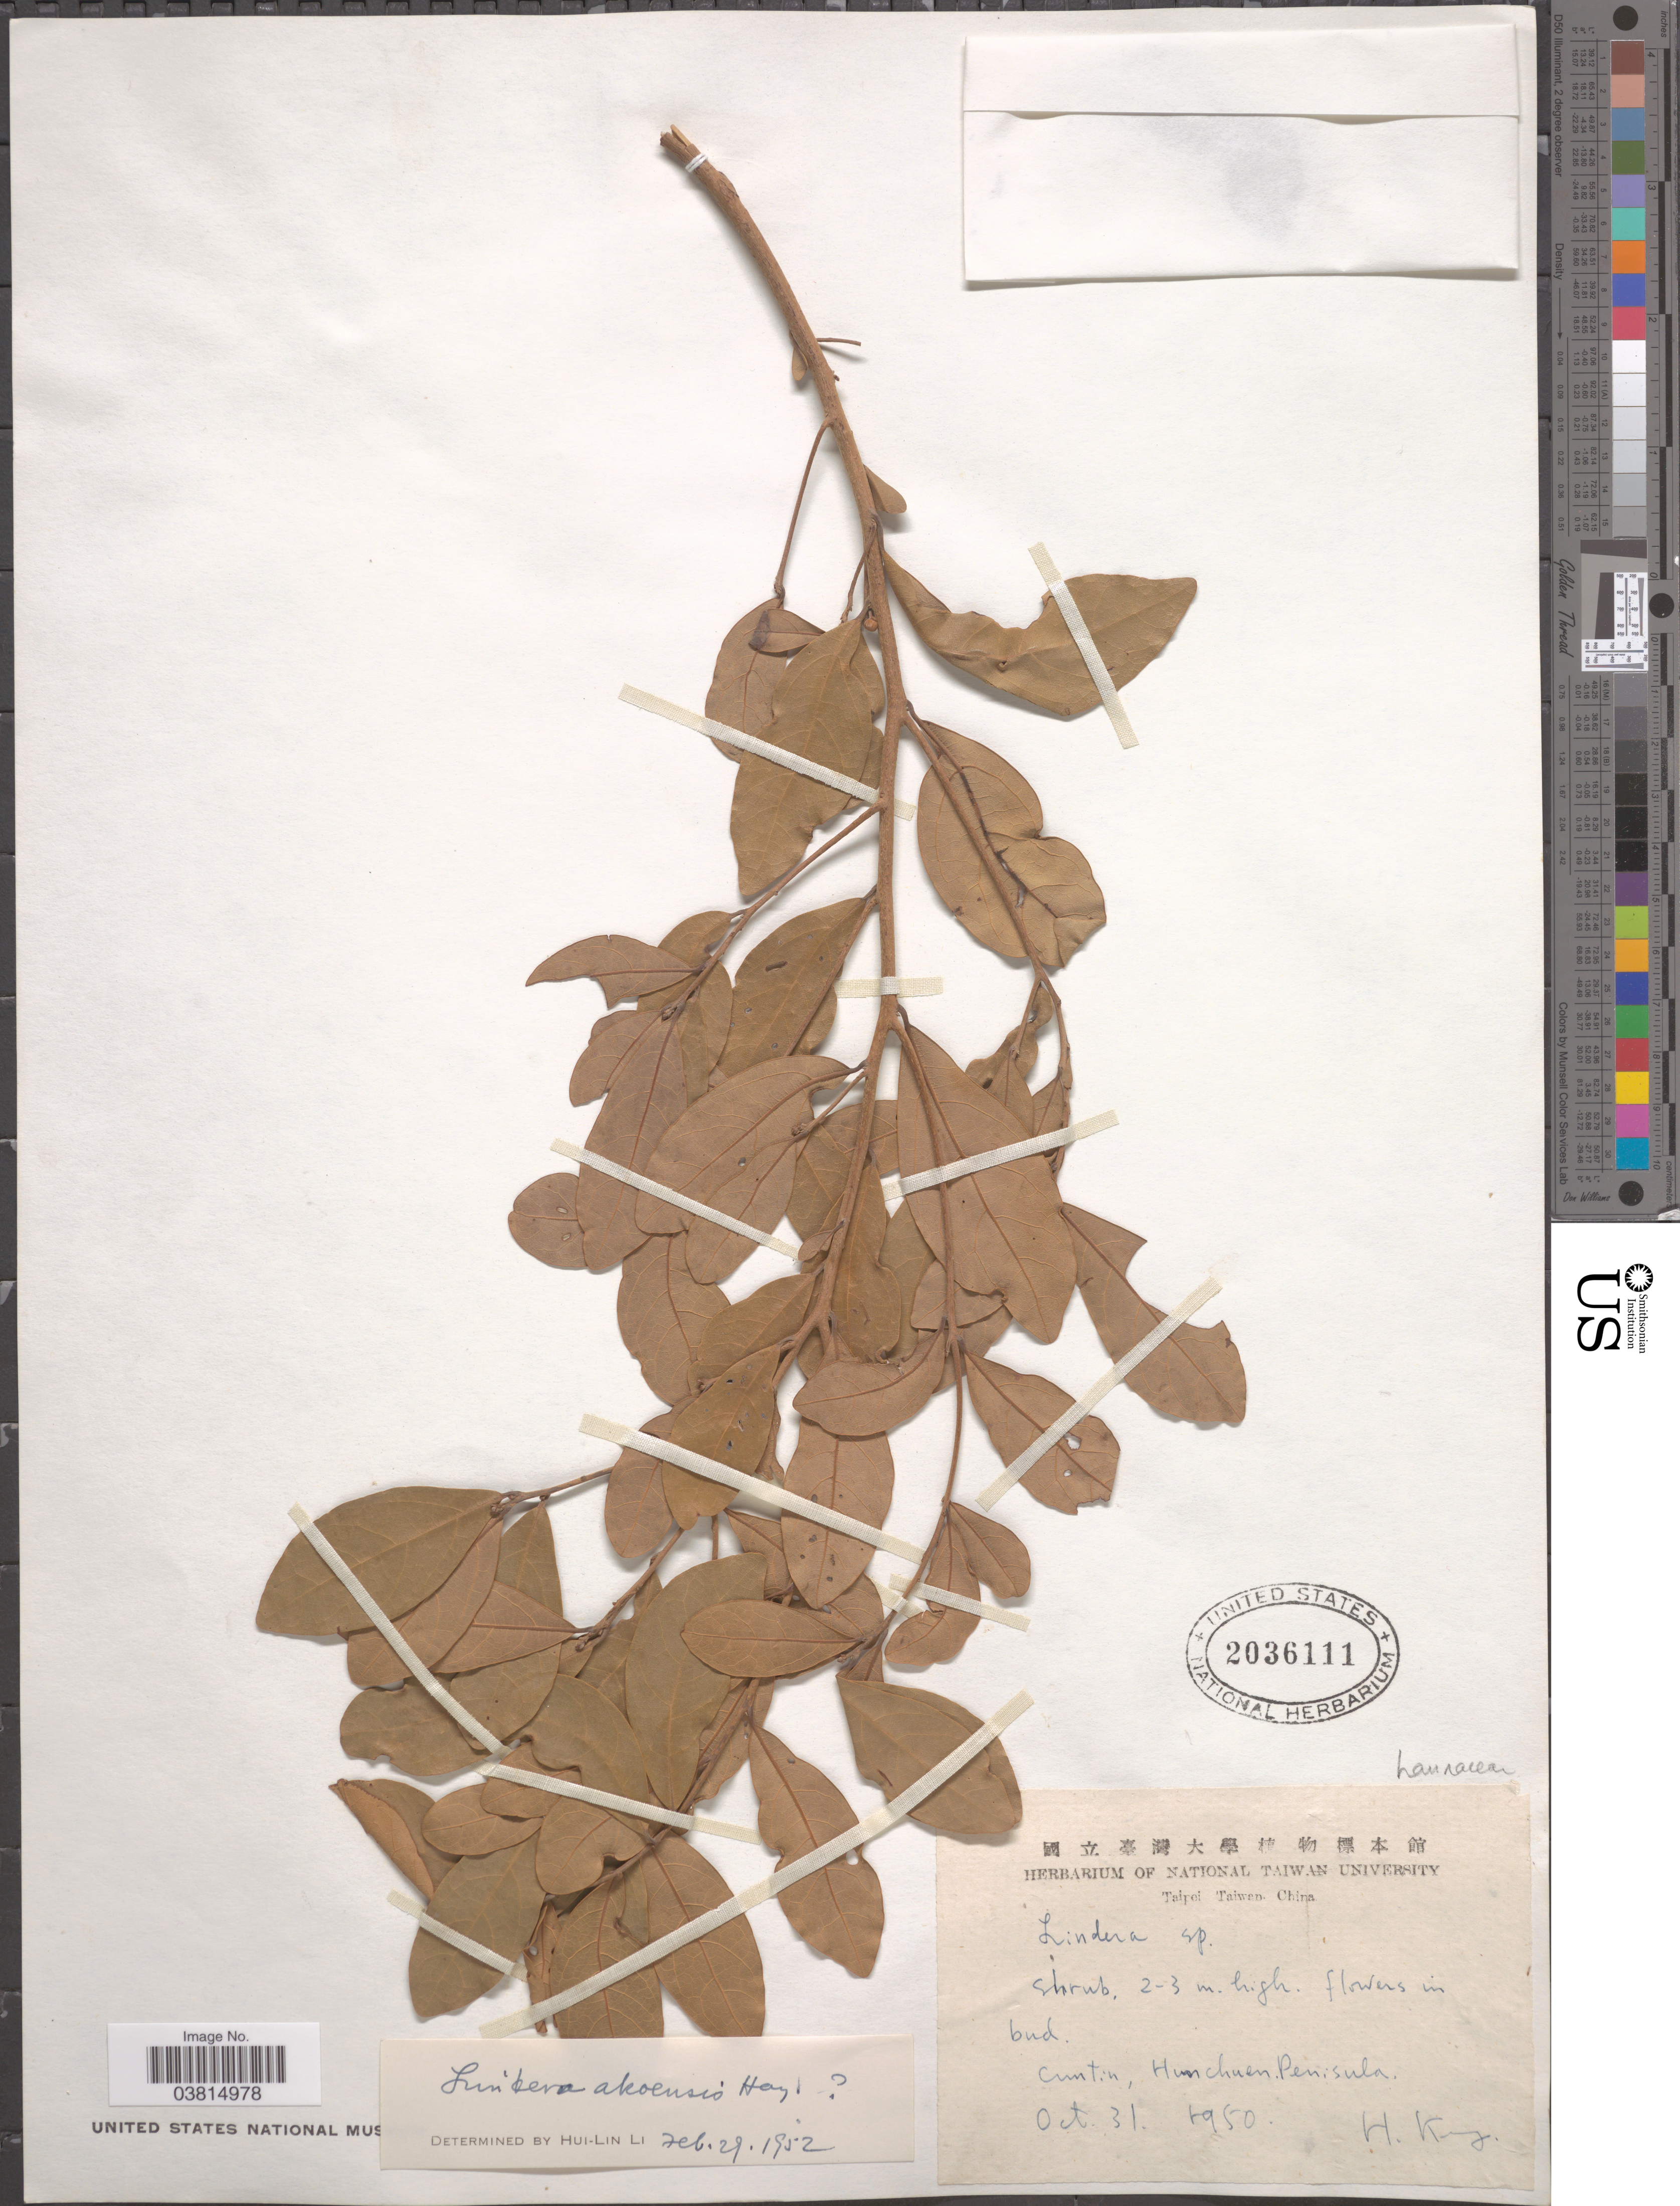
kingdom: Plantae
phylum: Tracheophyta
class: Magnoliopsida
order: Laurales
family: Lauraceae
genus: Lindera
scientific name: Lindera akoensis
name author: Hayata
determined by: Li, Hui-Lin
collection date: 1950-10-31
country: Taiwan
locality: Cuntin, Hunchuen. Peninsula.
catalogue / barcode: US 2036111